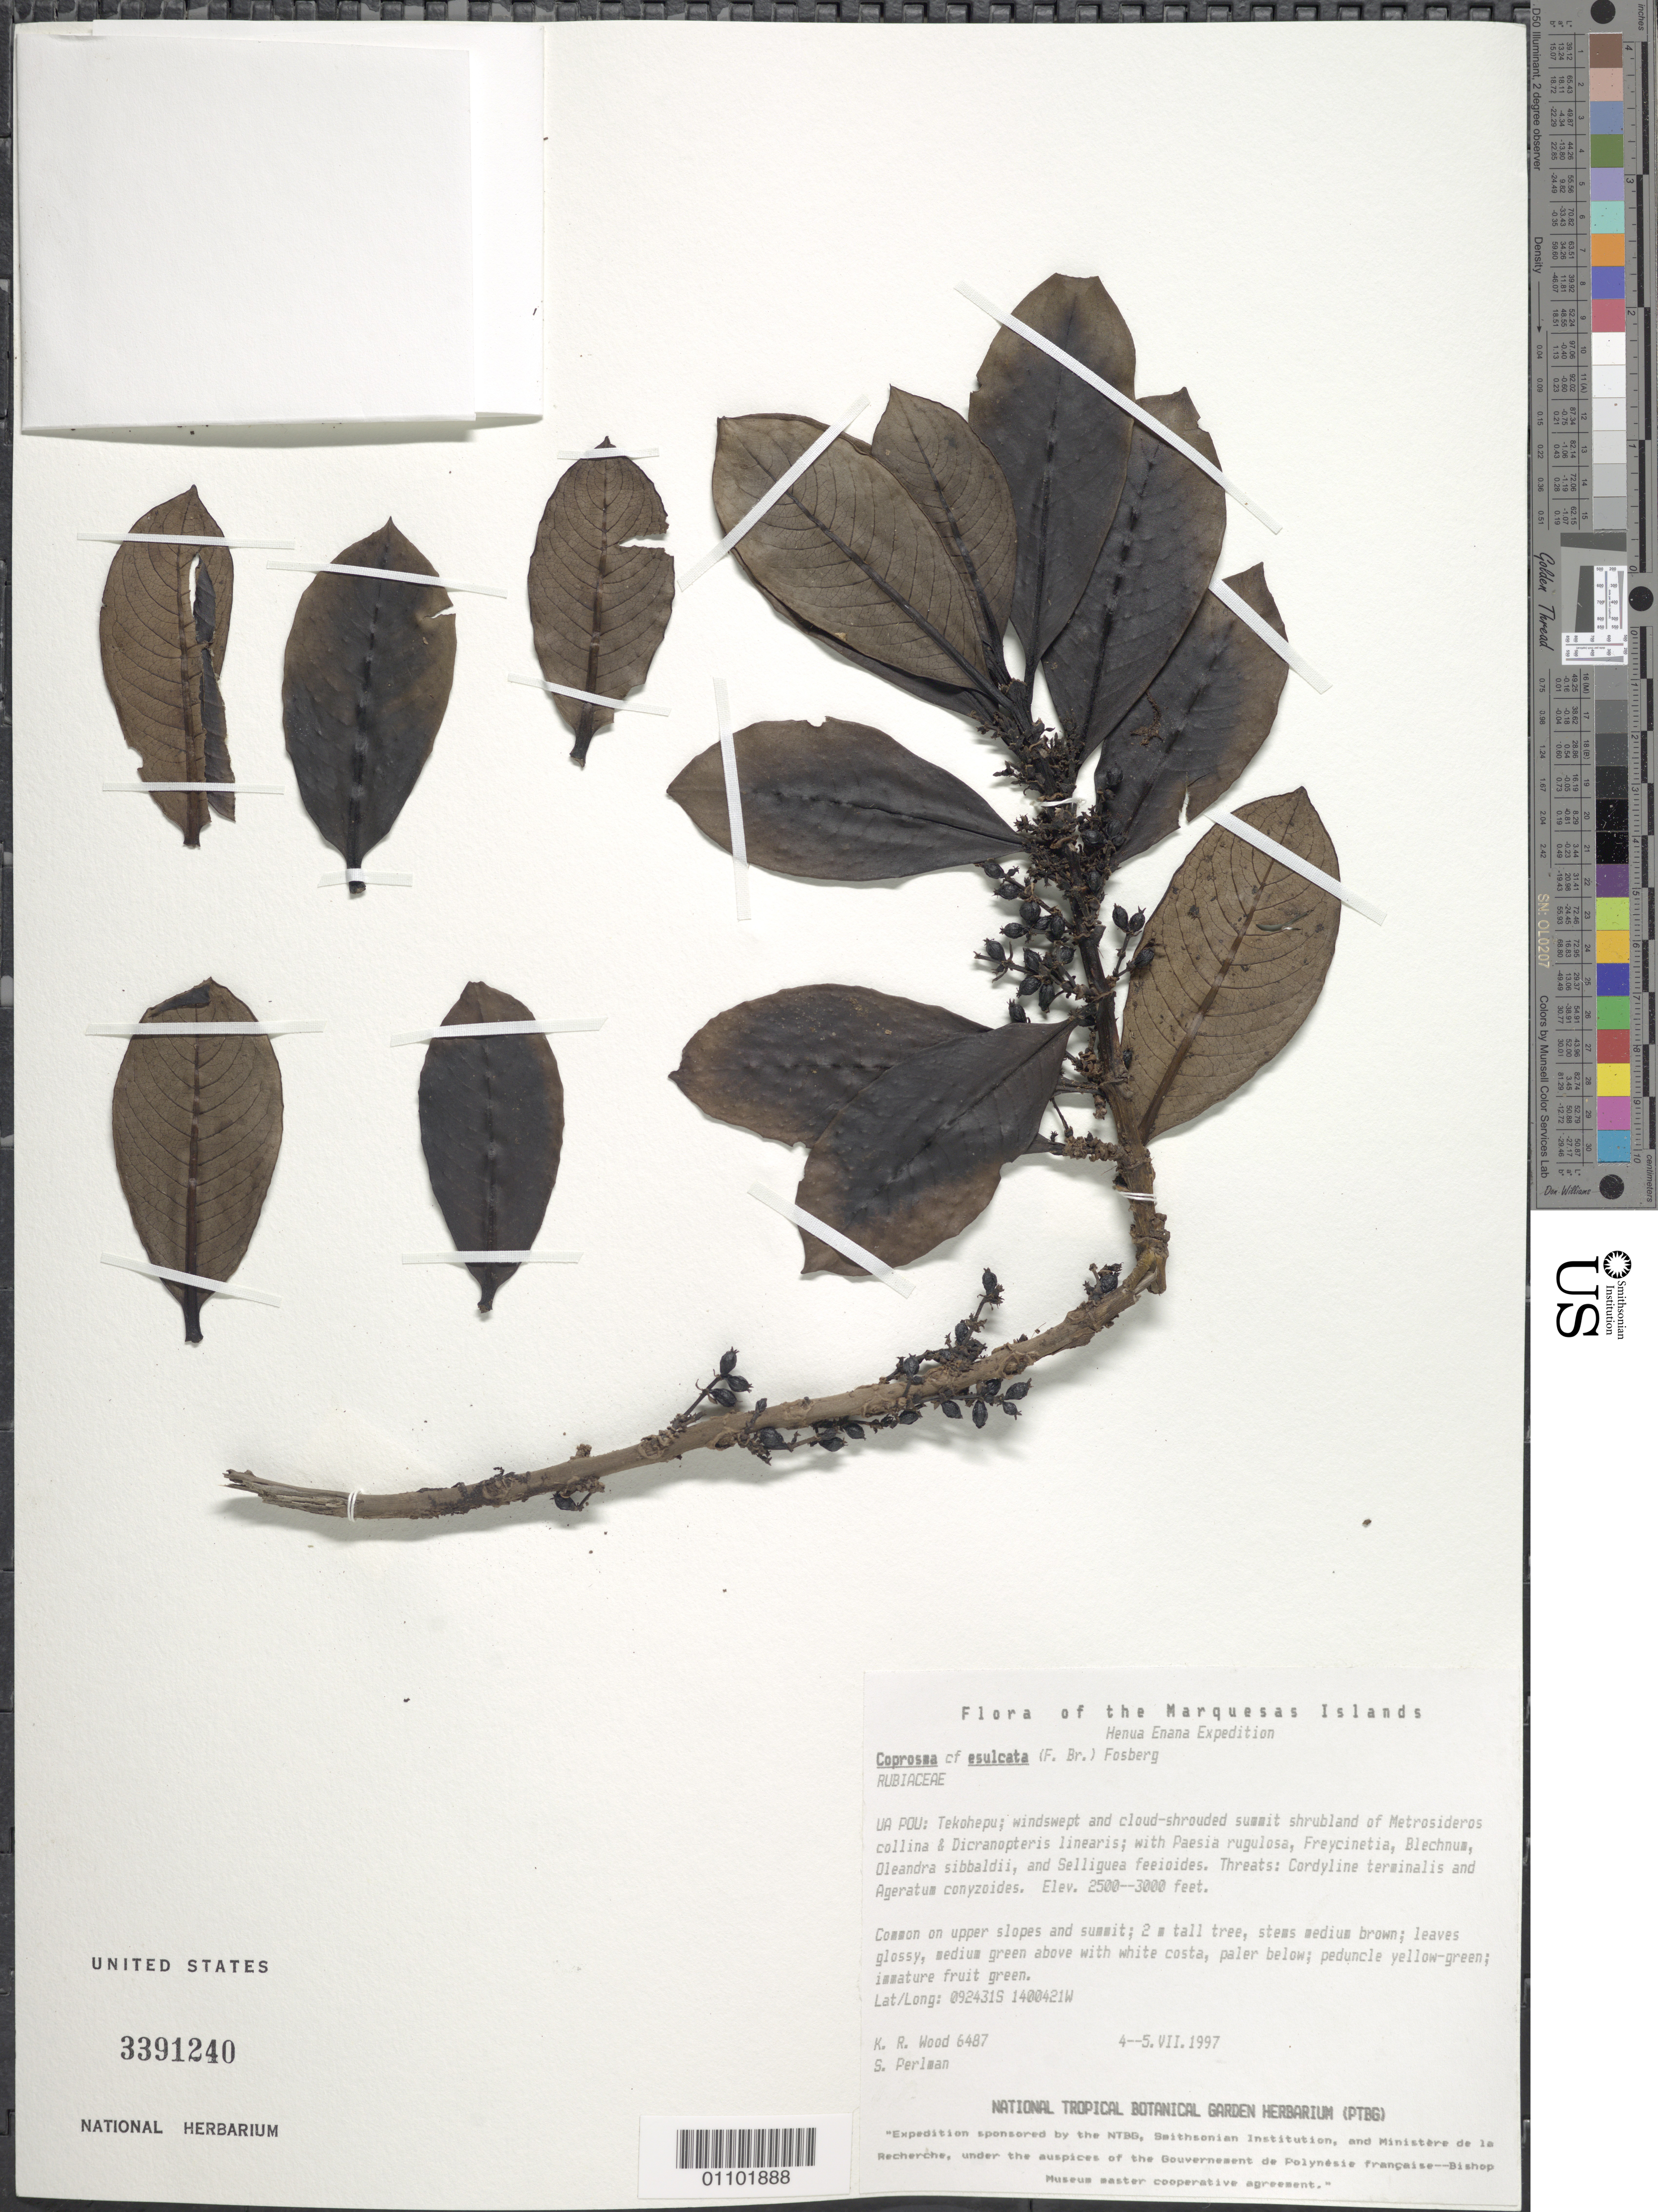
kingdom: Plantae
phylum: Tracheophyta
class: Magnoliopsida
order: Gentianales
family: Rubiaceae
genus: Coprosma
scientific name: Coprosma esulcata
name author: (F. Br.) Fosberg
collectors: K. R. Wood & S. P. Perlman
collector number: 6487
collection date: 1997-07-04/1997-07-05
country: French Polynesia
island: Ua Pou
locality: Tekohepo, summit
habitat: shrubland of Metrosideros collina-Dicranopteris linearis; windswept and cloud shrouded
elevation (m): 762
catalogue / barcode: US 3391240